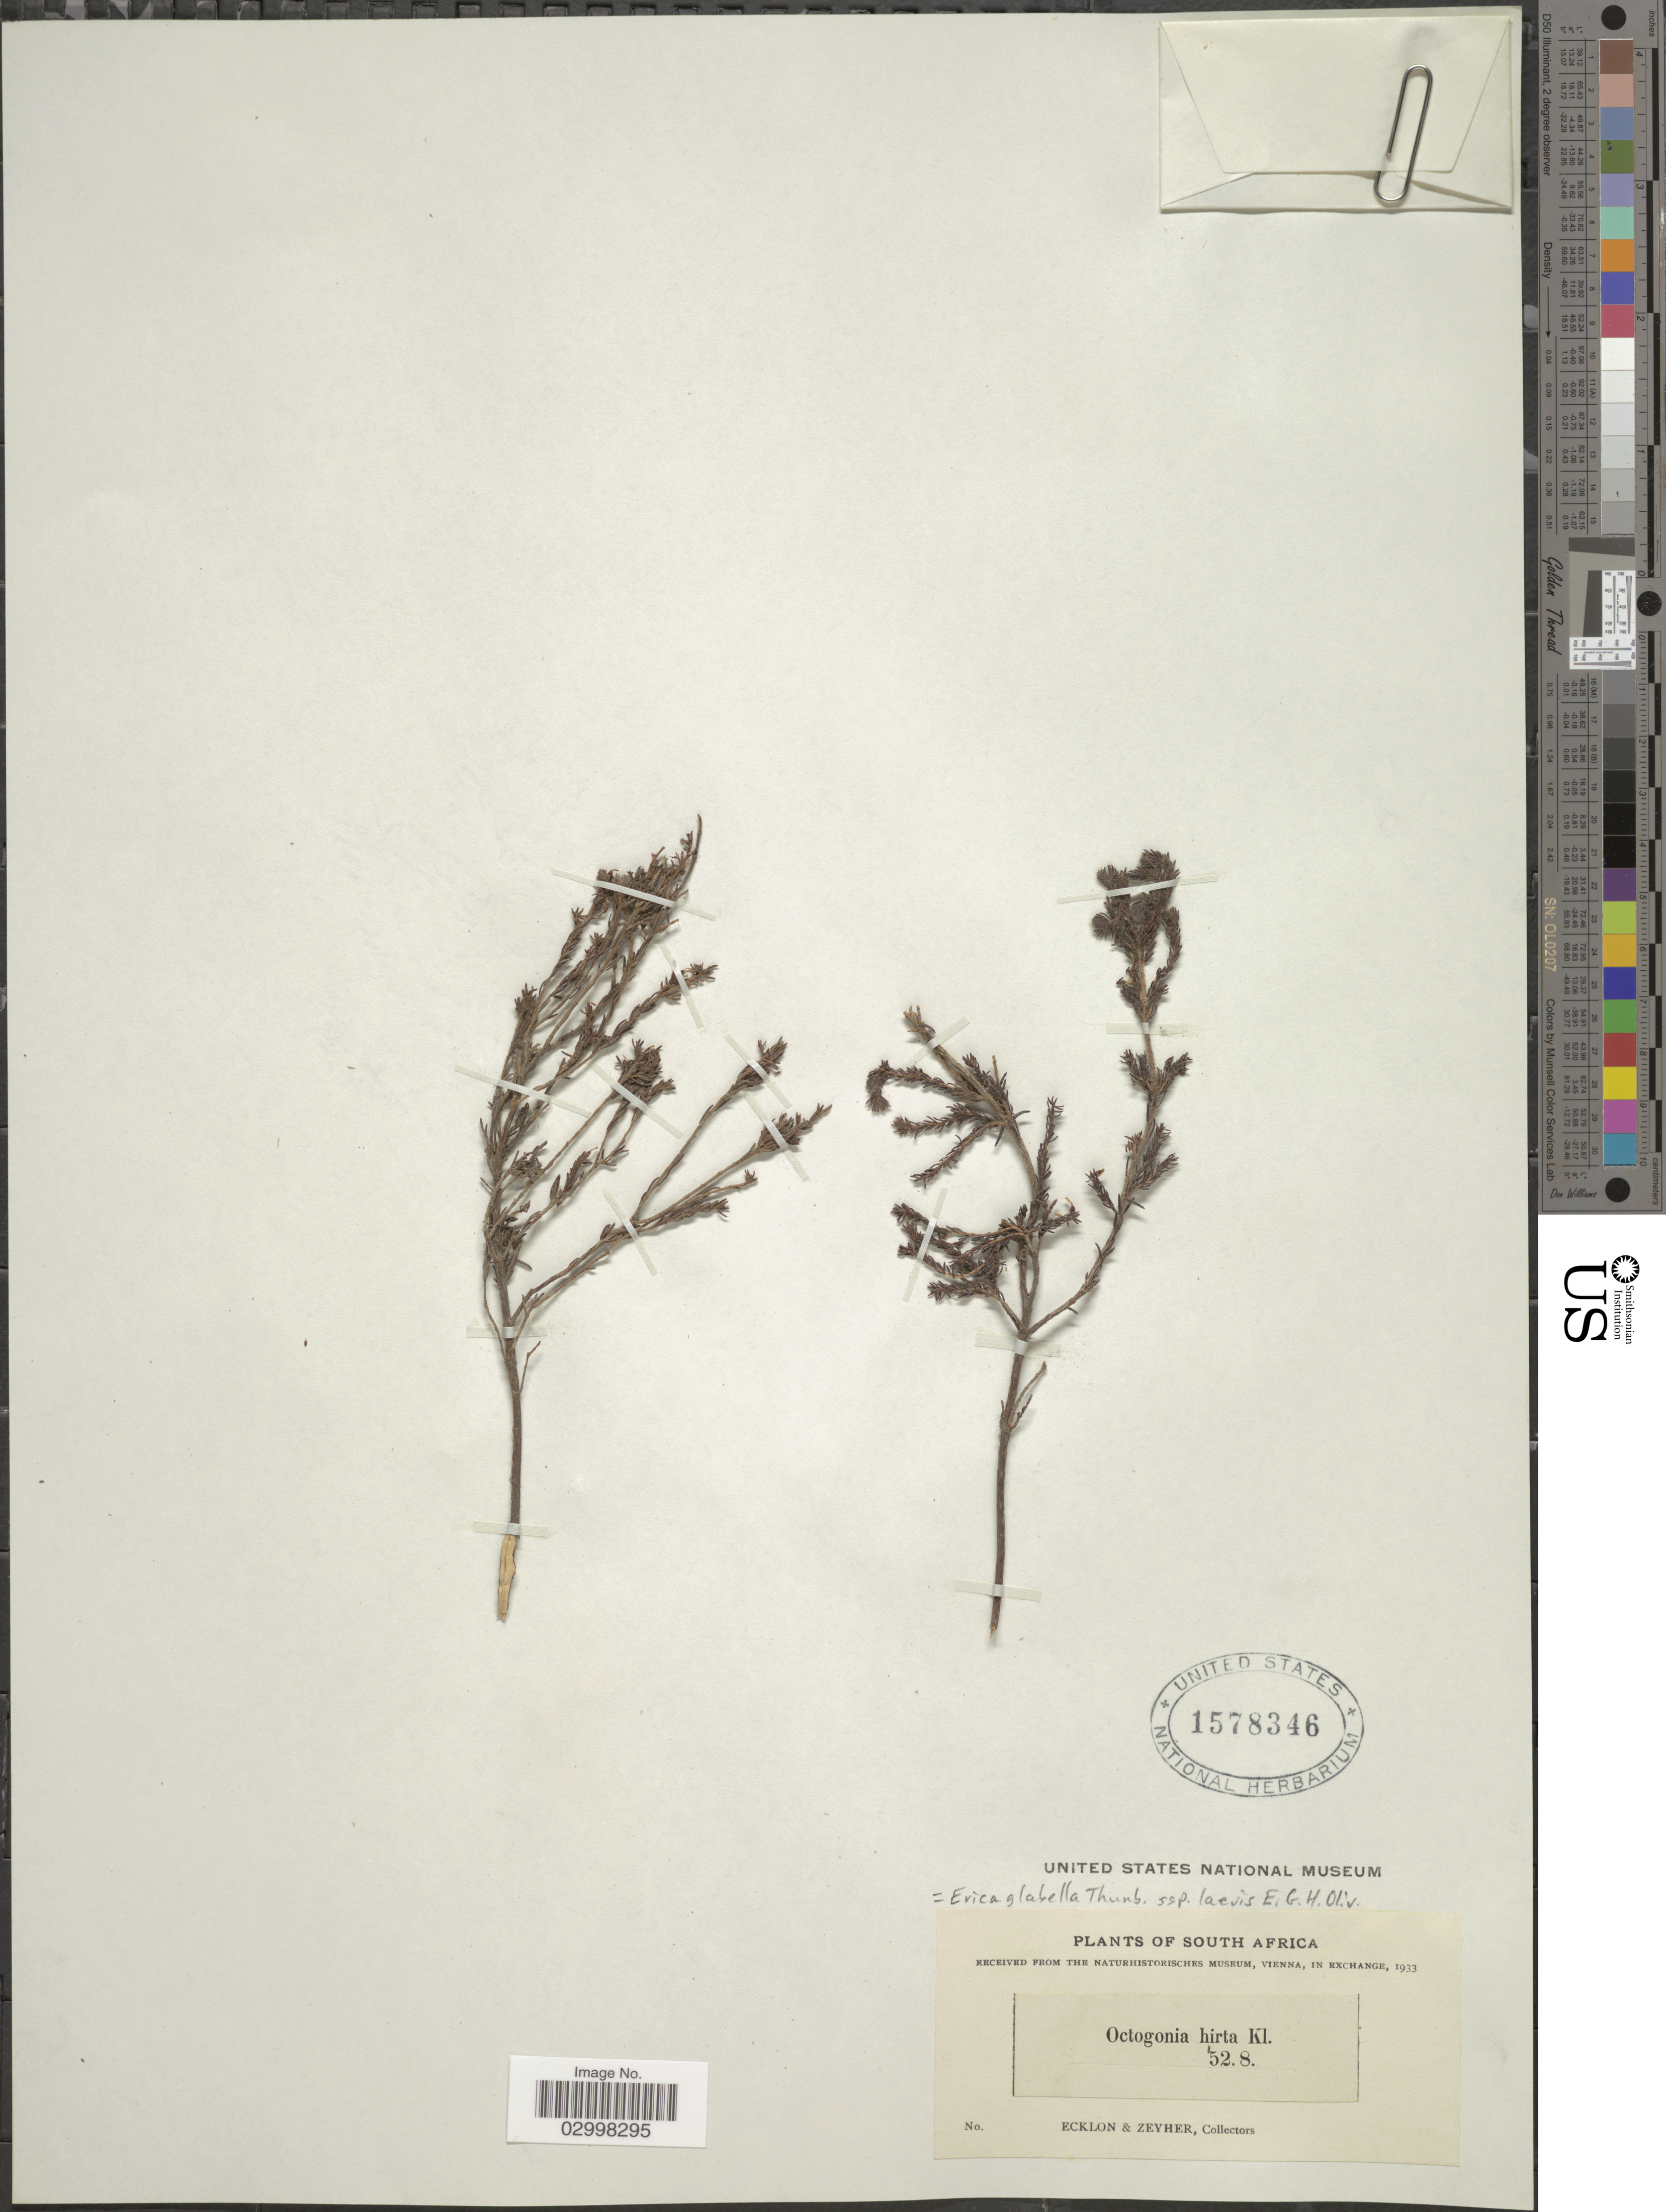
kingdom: Plantae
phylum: Tracheophyta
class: Magnoliopsida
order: Ericales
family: Ericaceae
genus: Erica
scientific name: Erica glabella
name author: Thunb.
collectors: -. Ecklon & -. Zeyher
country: South Africa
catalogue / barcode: US 1578346